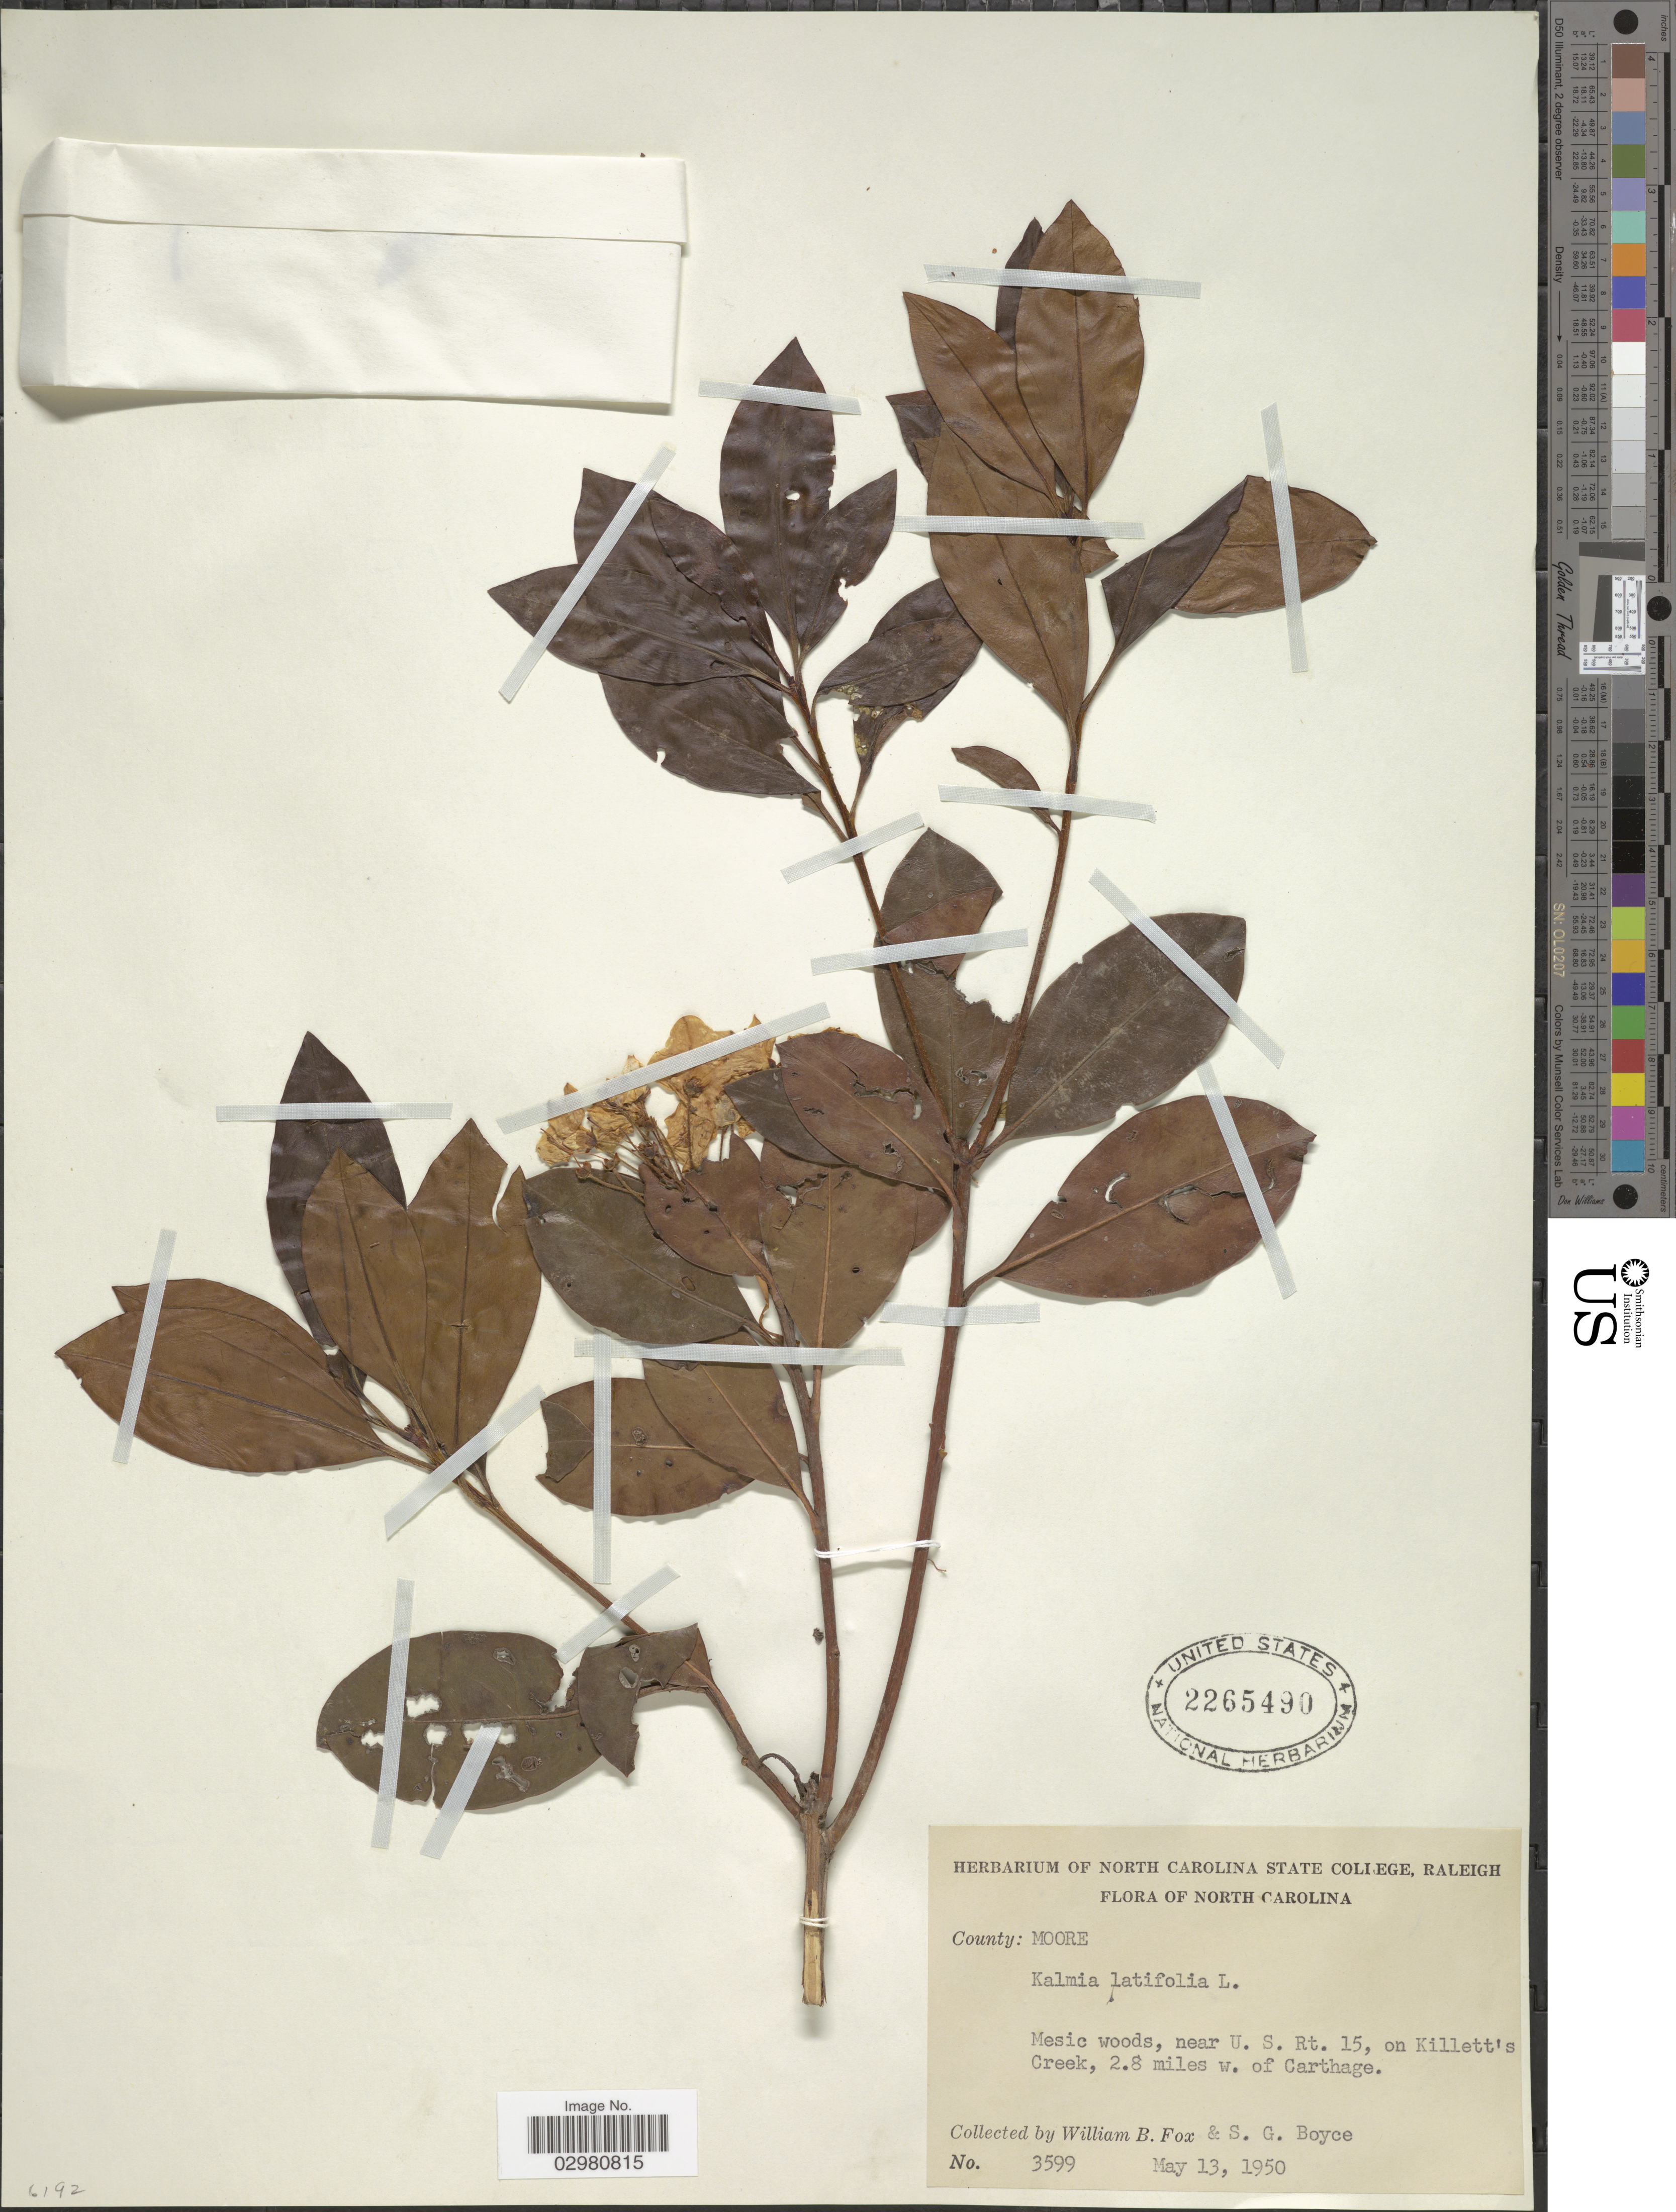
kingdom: Plantae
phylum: Tracheophyta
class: Magnoliopsida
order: Ericales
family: Ericaceae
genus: Kalmia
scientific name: Kalmia latifolia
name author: L.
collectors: W. B. Fox & S. Boyce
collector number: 3599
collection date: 1950-05-13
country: United States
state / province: North Carolina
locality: Near U. S. Rt. 15, on Killett's Creek, 2.8 miles w. of Carthage.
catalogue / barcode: US 2265490